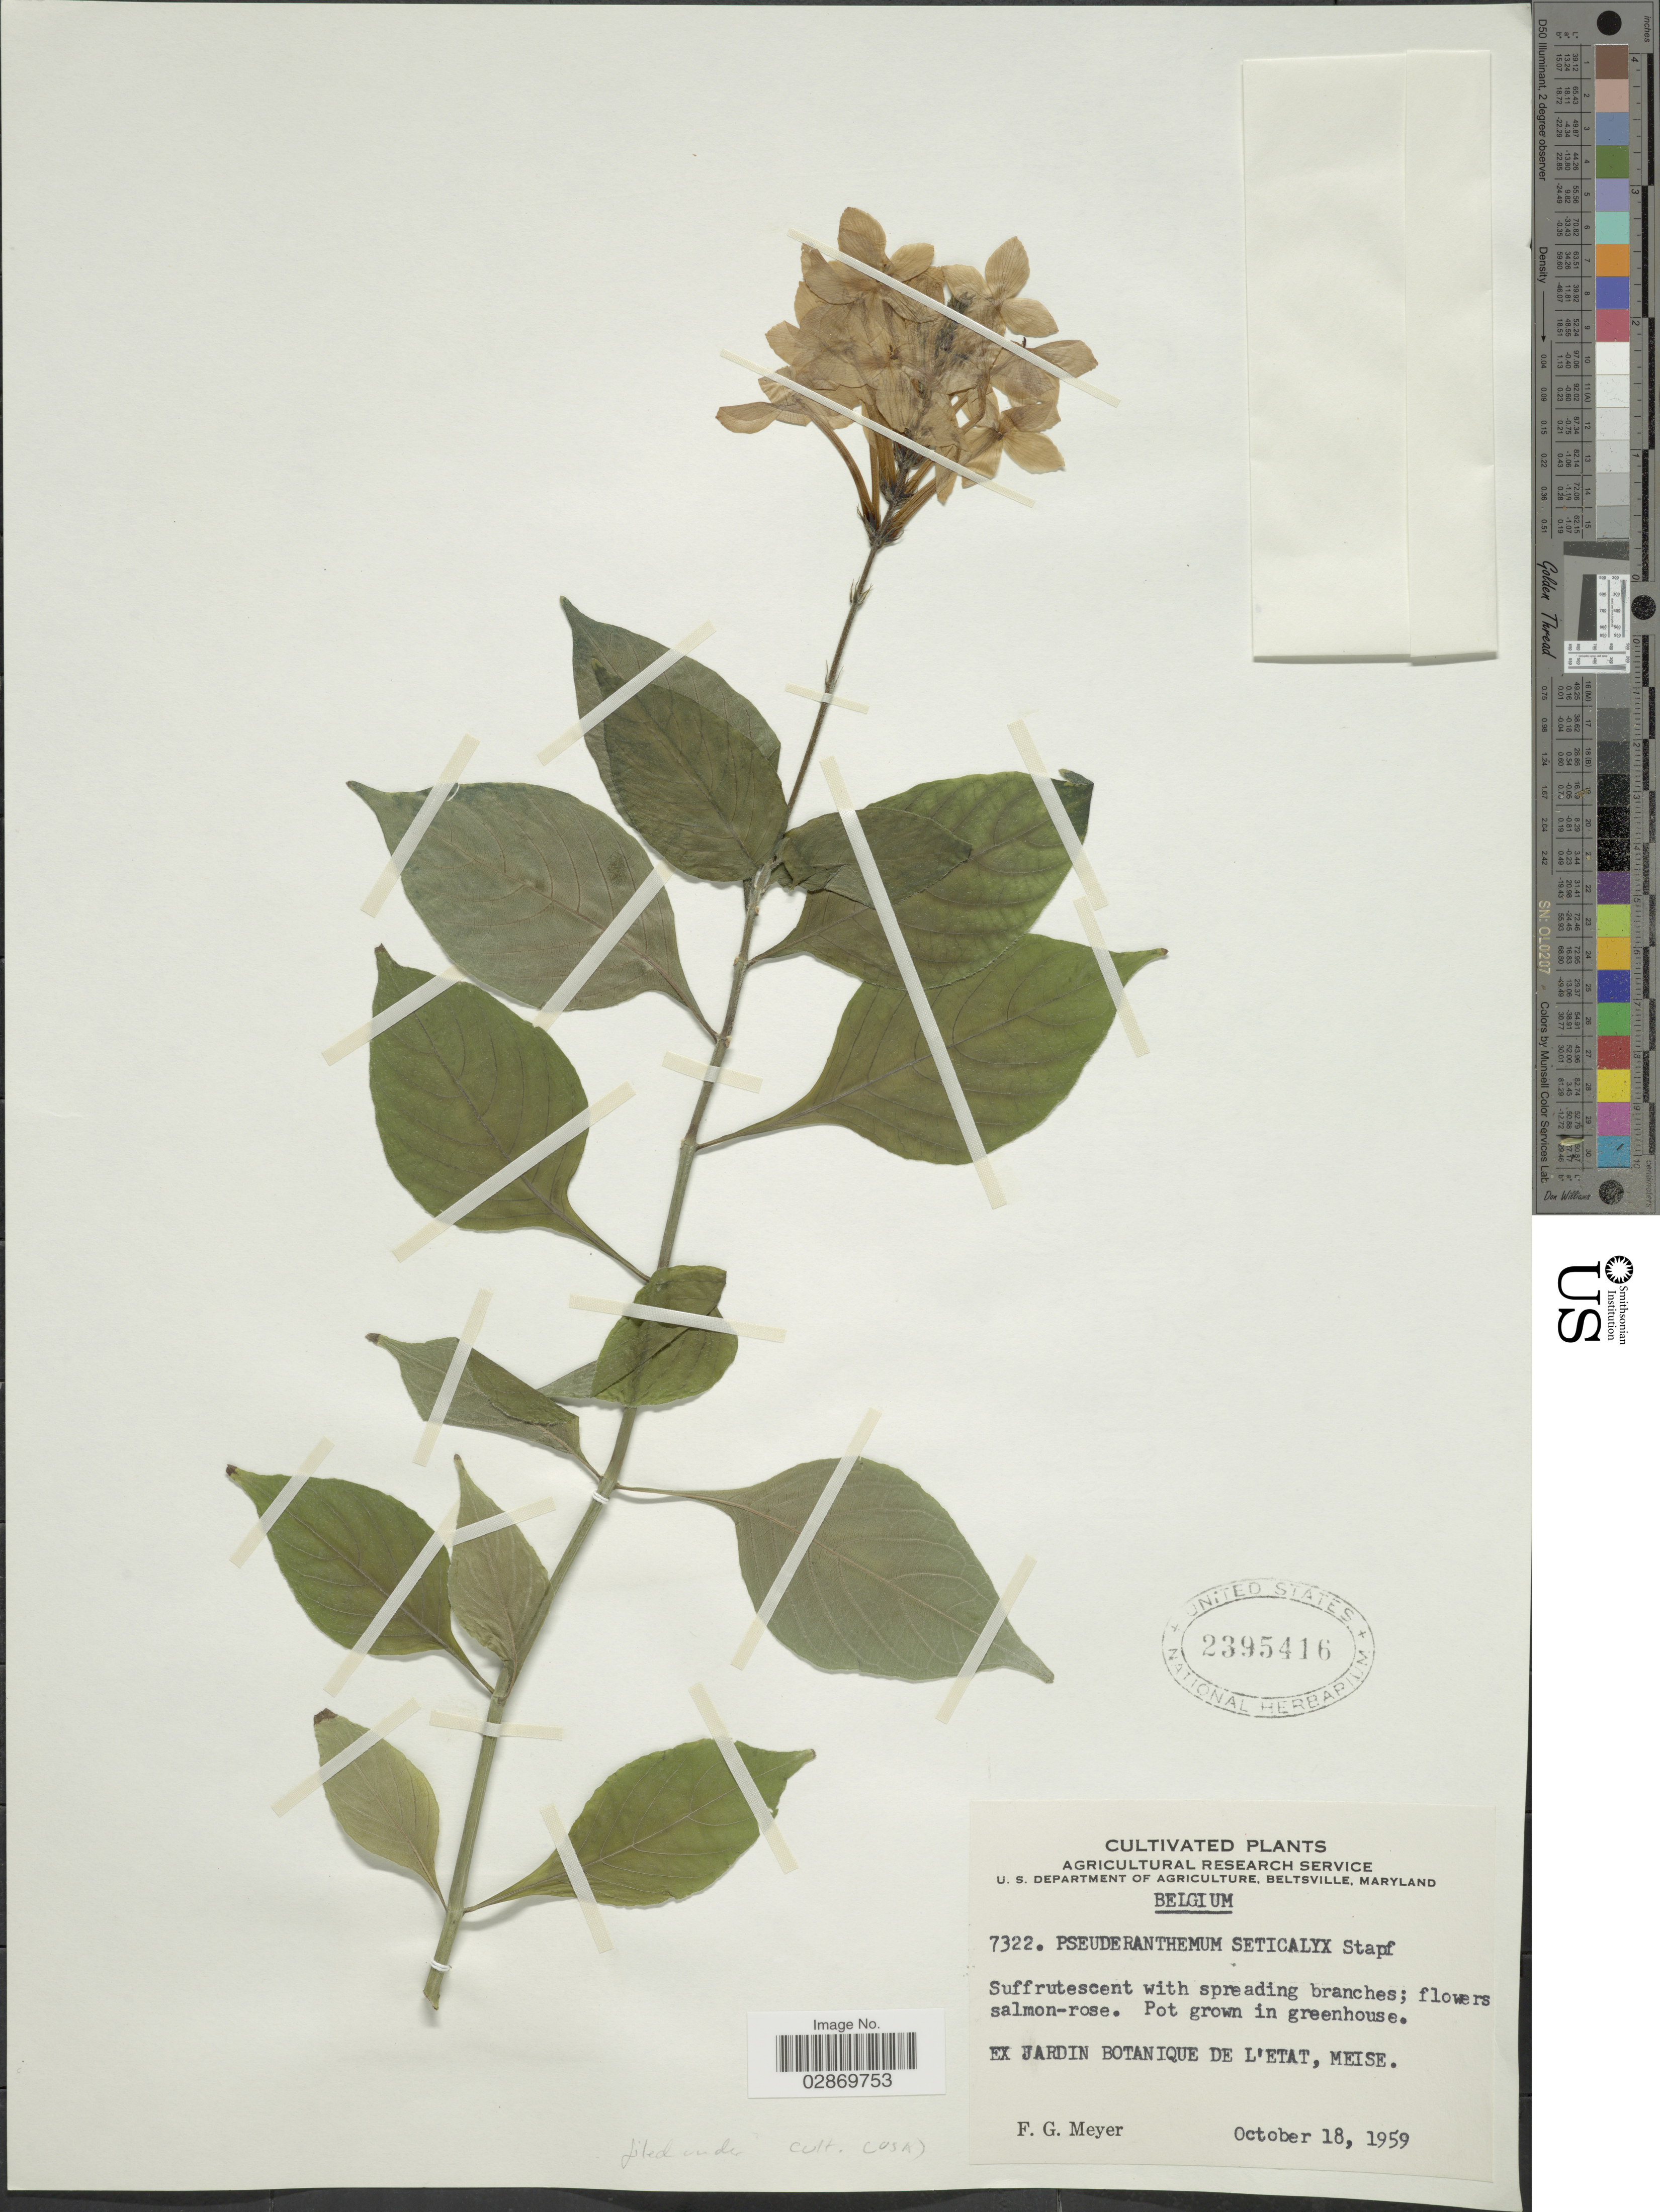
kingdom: Plantae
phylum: Tracheophyta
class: Magnoliopsida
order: Lamiales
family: Acanthaceae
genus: Ruspolia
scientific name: Ruspolia sp.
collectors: F. G. Meyer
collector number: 7322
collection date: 1959-10-18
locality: Pot grown in greenhouse.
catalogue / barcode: US 2395416